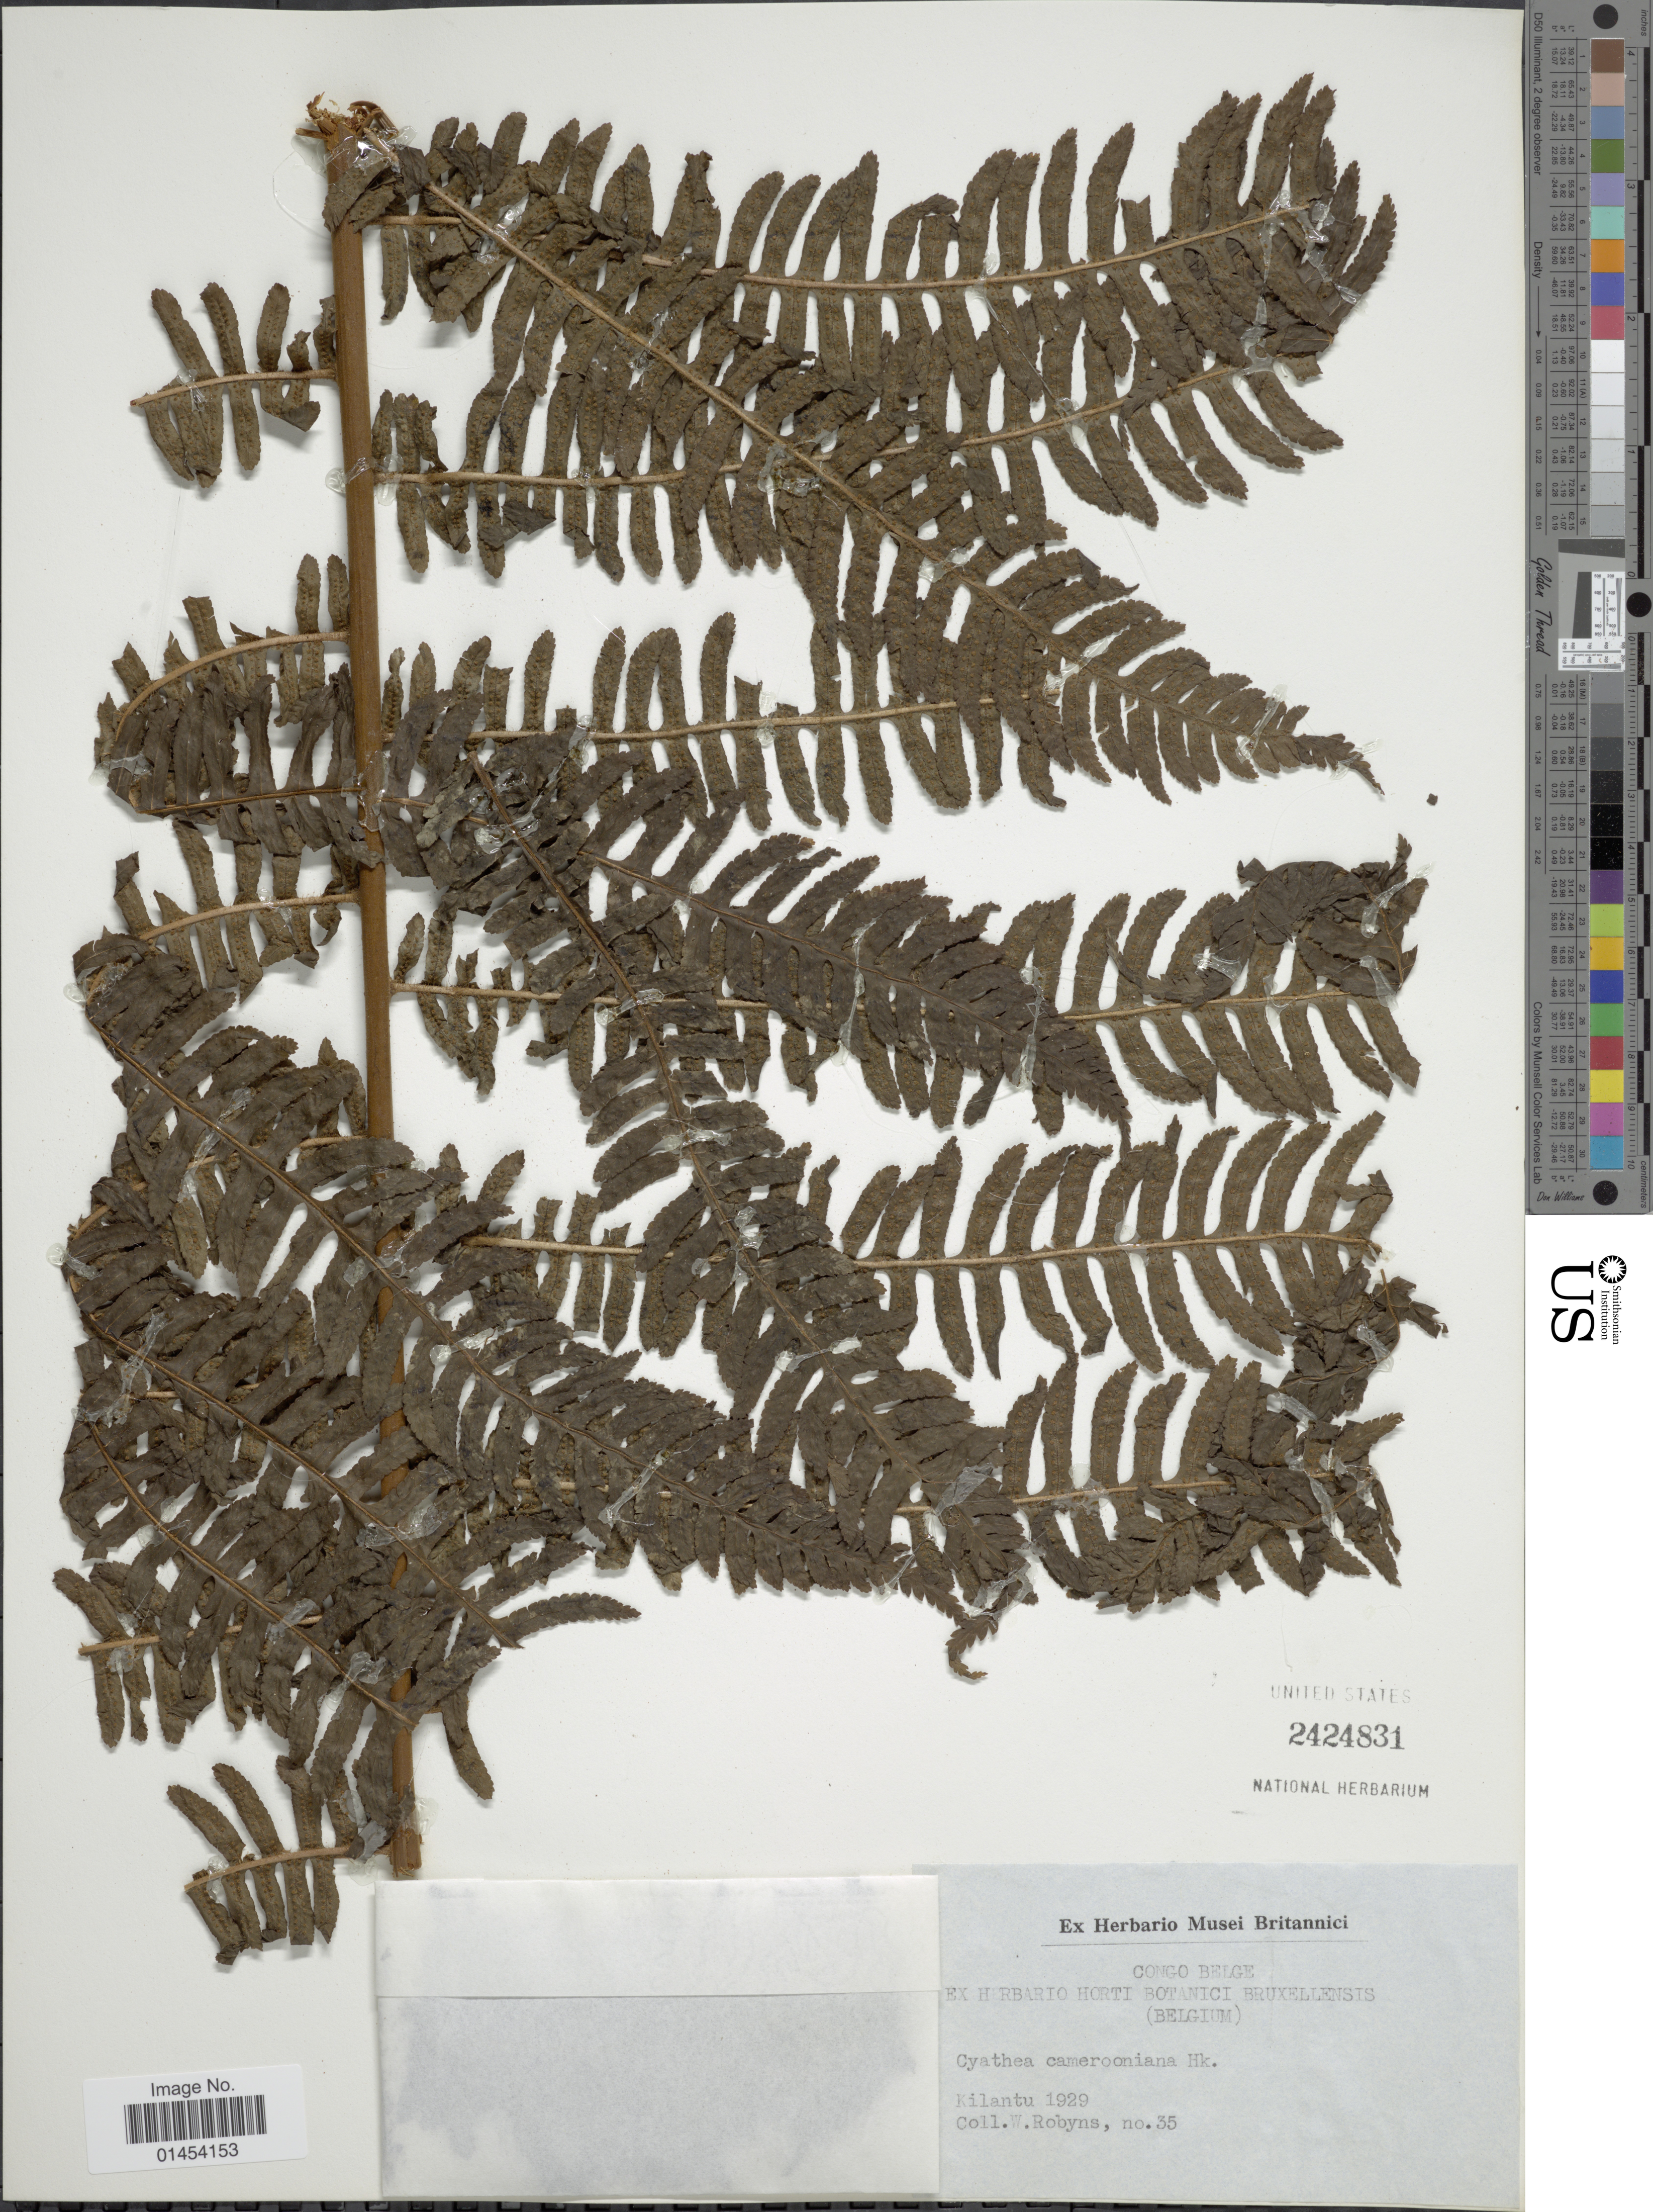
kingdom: Plantae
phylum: Tracheophyta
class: Polypodiopsida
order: Cyatheales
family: Cyatheaceae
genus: Cyathea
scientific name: Cyathea camerooniana var. camerooniana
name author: Hook.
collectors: W. Robyns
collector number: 35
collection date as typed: Kilantu 1929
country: Congo, Democratic Republic of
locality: Congo Belge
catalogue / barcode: US 2424831